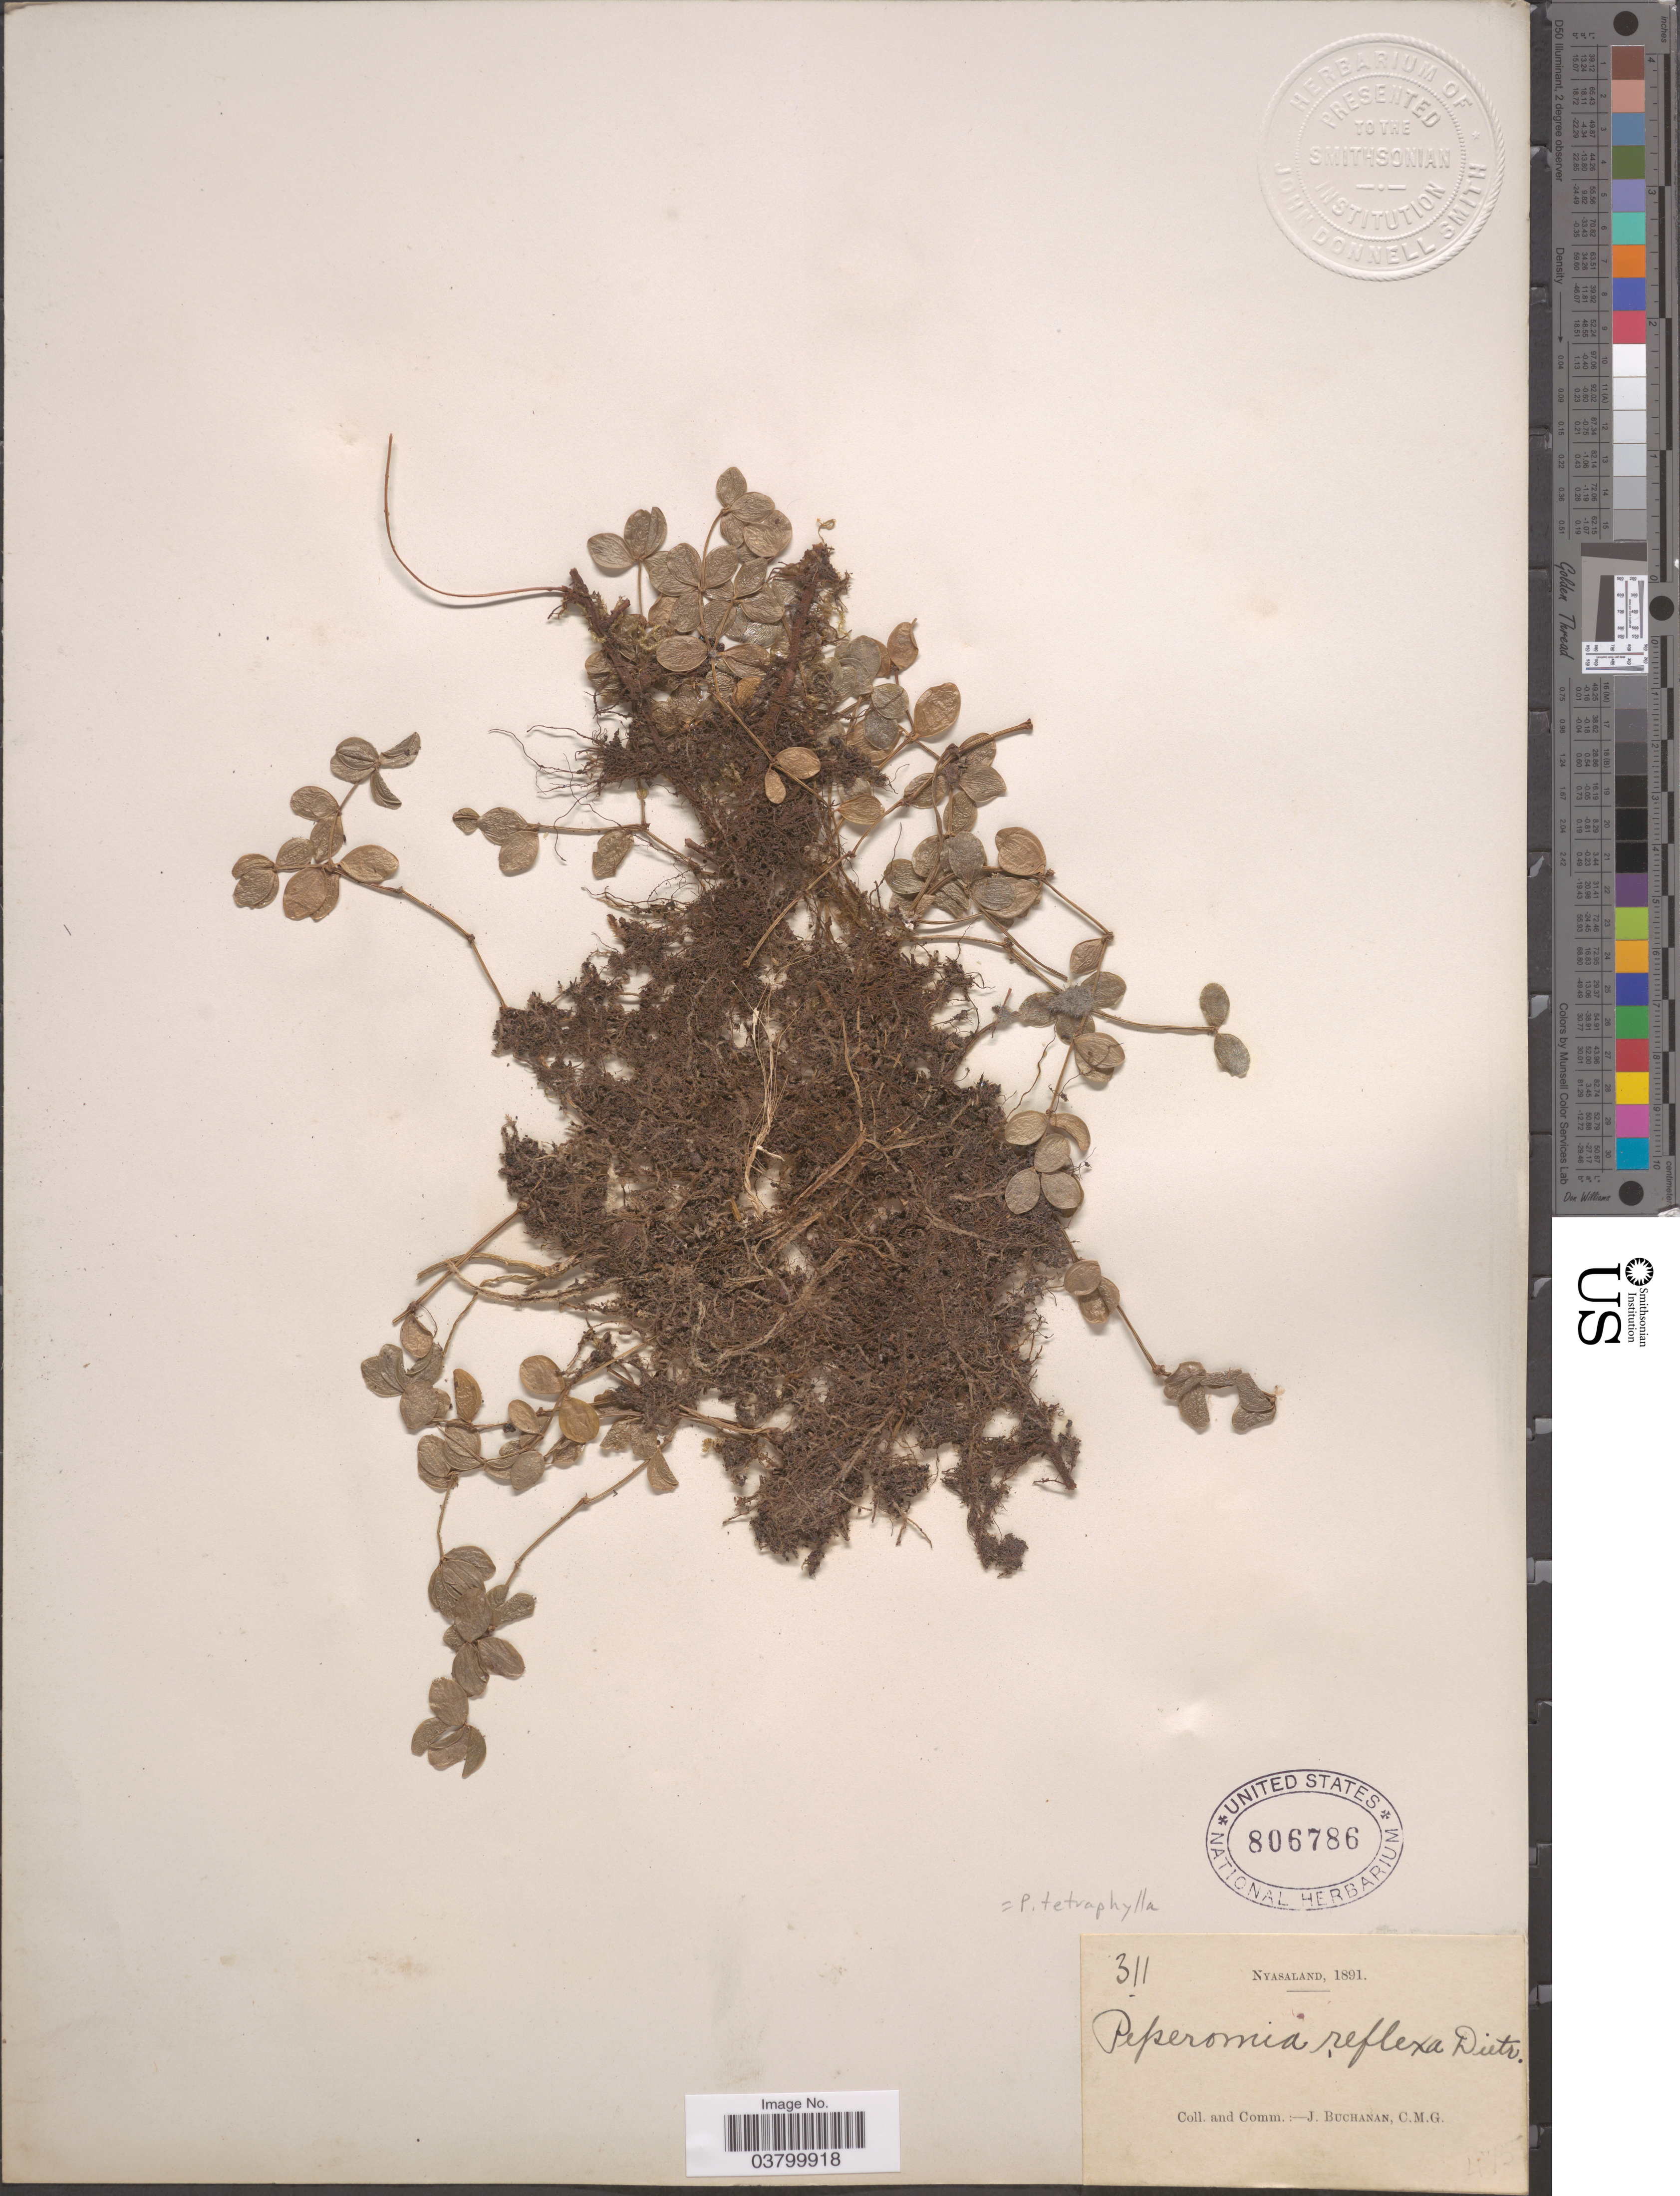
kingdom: Plantae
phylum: Tracheophyta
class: Magnoliopsida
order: Piperales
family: Piperaceae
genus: Peperomia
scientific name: Peperomia tetraphylla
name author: (G. Forst.) Hook. & Arn.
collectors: J. Buchanan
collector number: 311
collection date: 1891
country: Malawi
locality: Nyasaland.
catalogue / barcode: US 806786